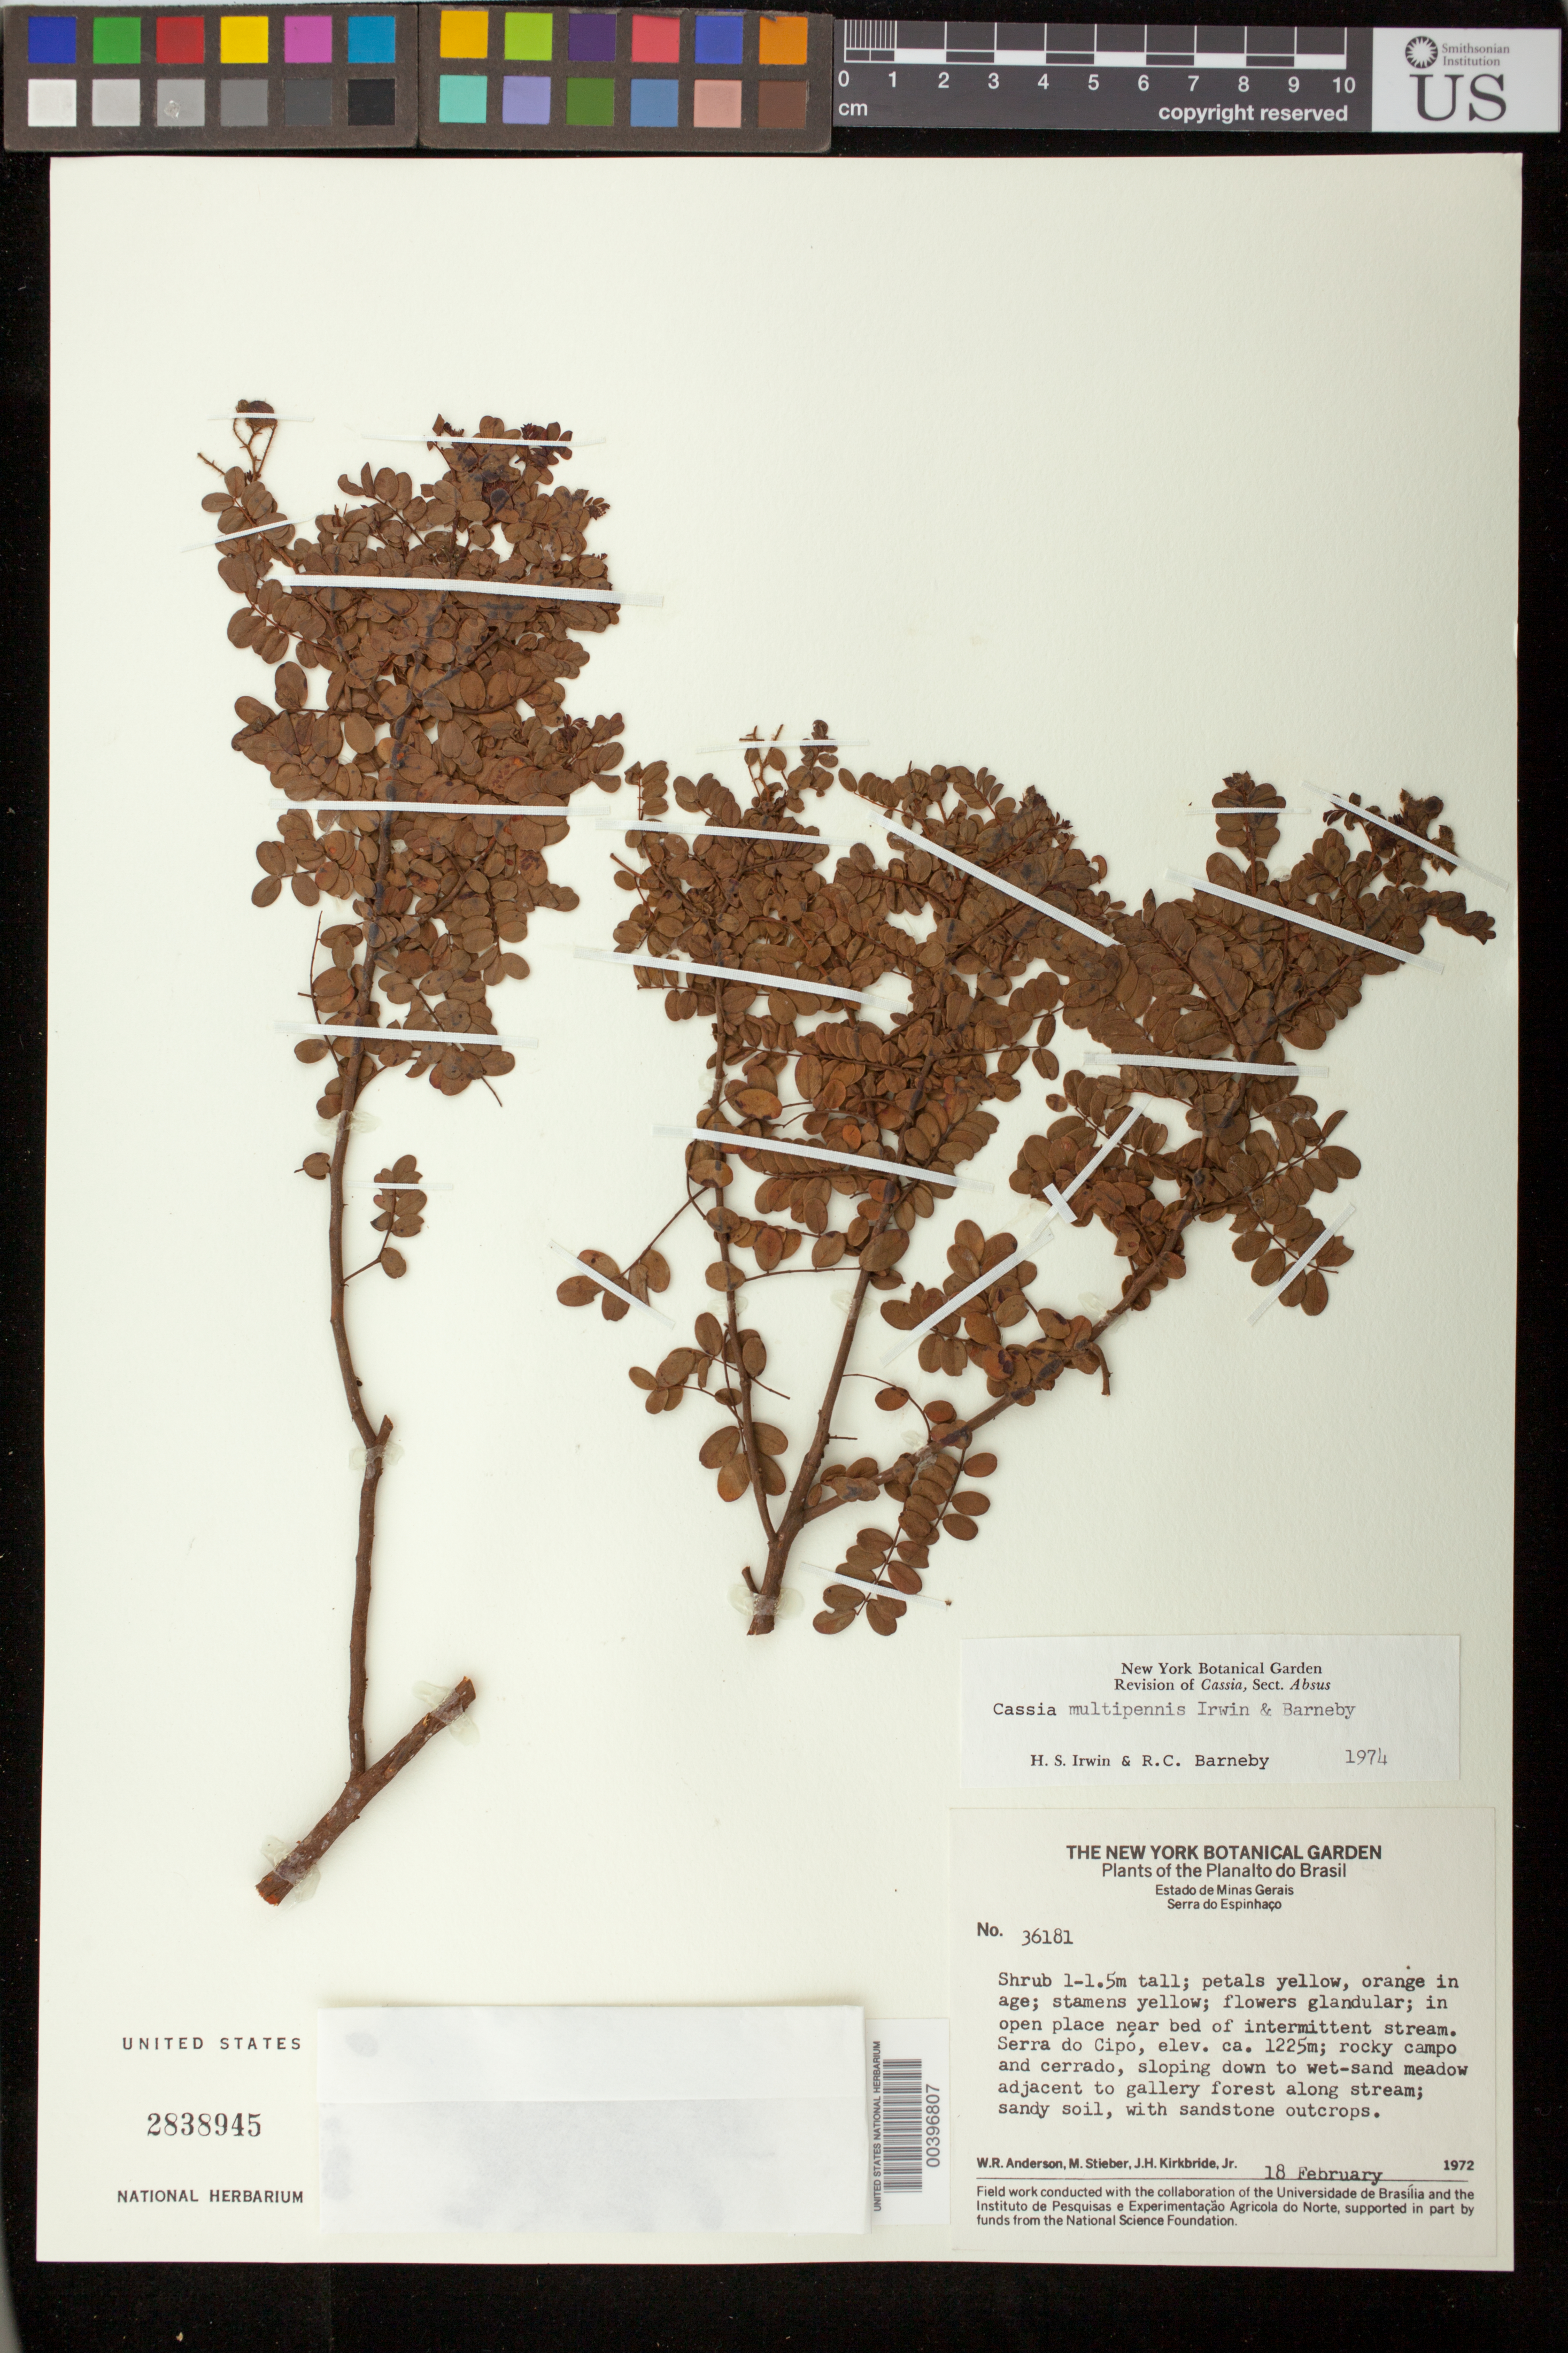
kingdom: Plantae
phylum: Tracheophyta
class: Magnoliopsida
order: Fabales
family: Fabaceae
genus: Chamaecrista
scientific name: Chamaecrista multipennis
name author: (H.S. Irwin & Barneby) H.S. Irwin & Barneby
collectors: W. R. Anderson, M. T. Stieber & J. H. Kirkbride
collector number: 36181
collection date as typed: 18 Feb 1972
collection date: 1972-02-18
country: Brazil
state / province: Minas Gerais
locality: Planalto do Brasil, Serra do Espinhaco; Serra do Cipo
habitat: Open place near bed of intermittent stream; rocky campo and cerrado, sloping down to wet-sand meadow adjacent to gallery forest along stream; sandy soil, with sandstone outcrops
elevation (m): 1225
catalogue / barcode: US 2838945